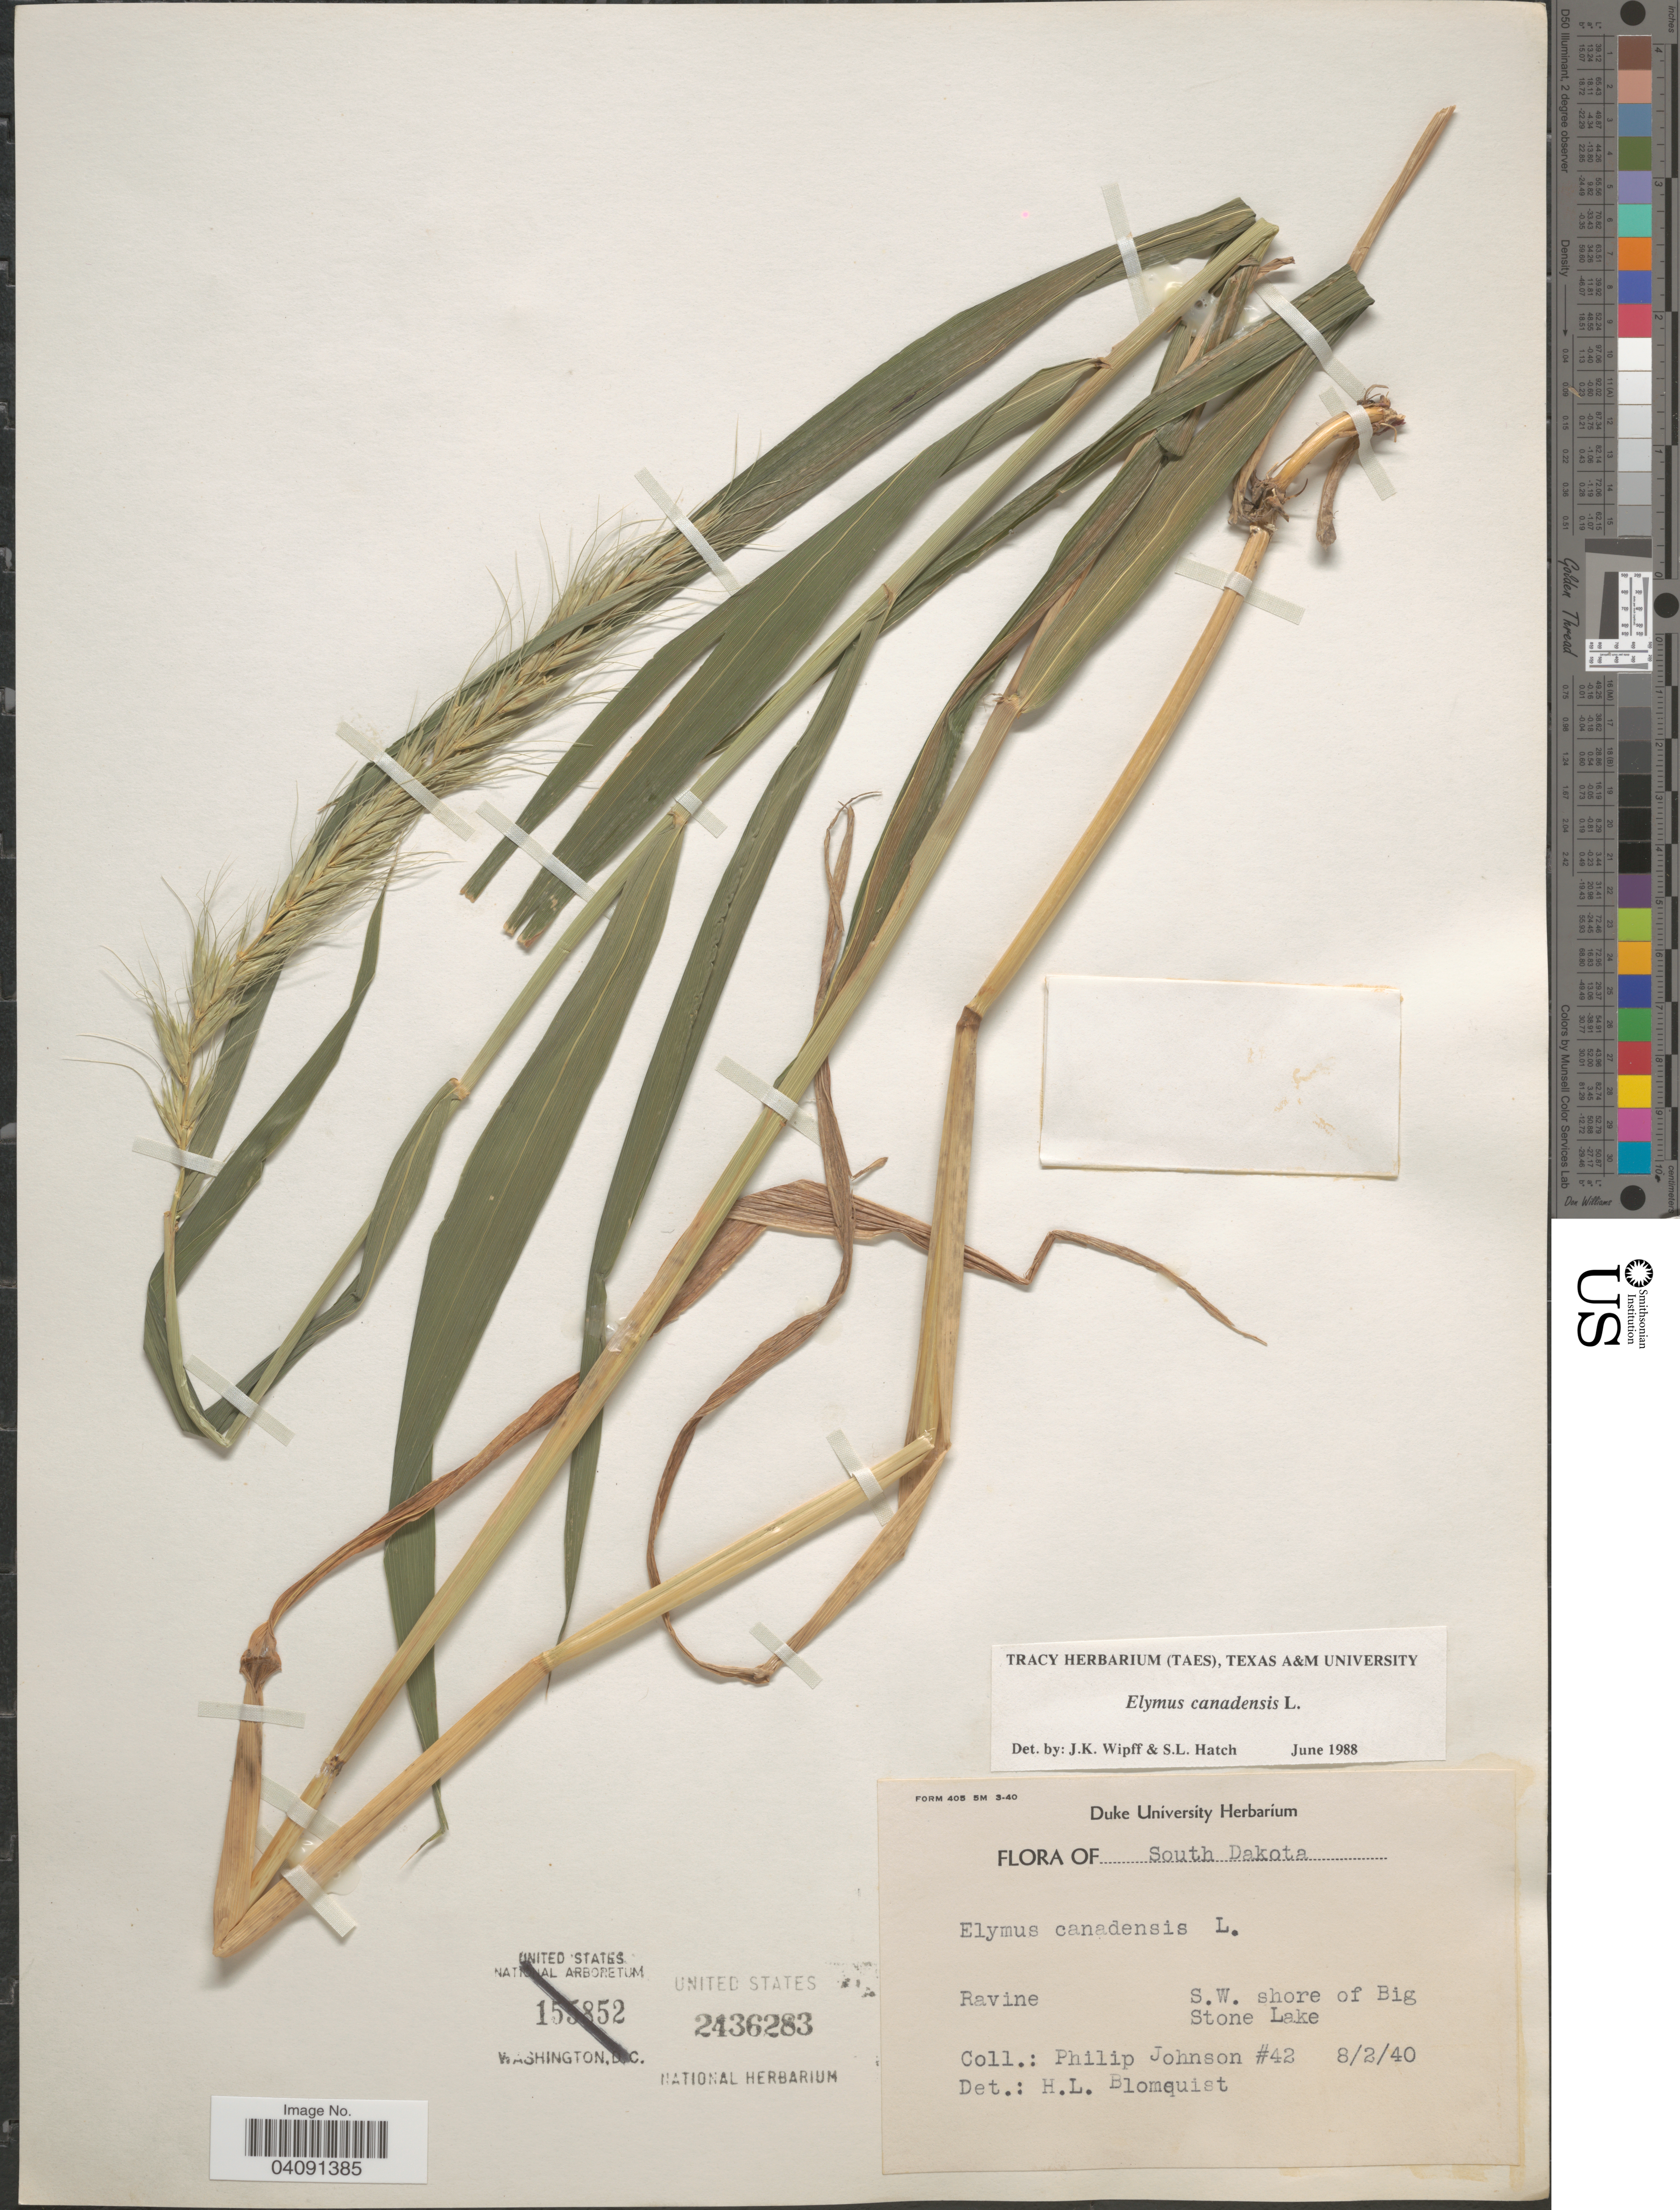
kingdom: Plantae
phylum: Tracheophyta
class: Liliopsida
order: Poales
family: Poaceae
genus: Elymus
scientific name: Elymus canadensis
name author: L.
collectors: P. Johnson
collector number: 42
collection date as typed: Transcribed d/m/y: 2/8/40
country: United States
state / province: South Dakota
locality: S.W. shore of Big Stone Lake.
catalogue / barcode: US 2436283